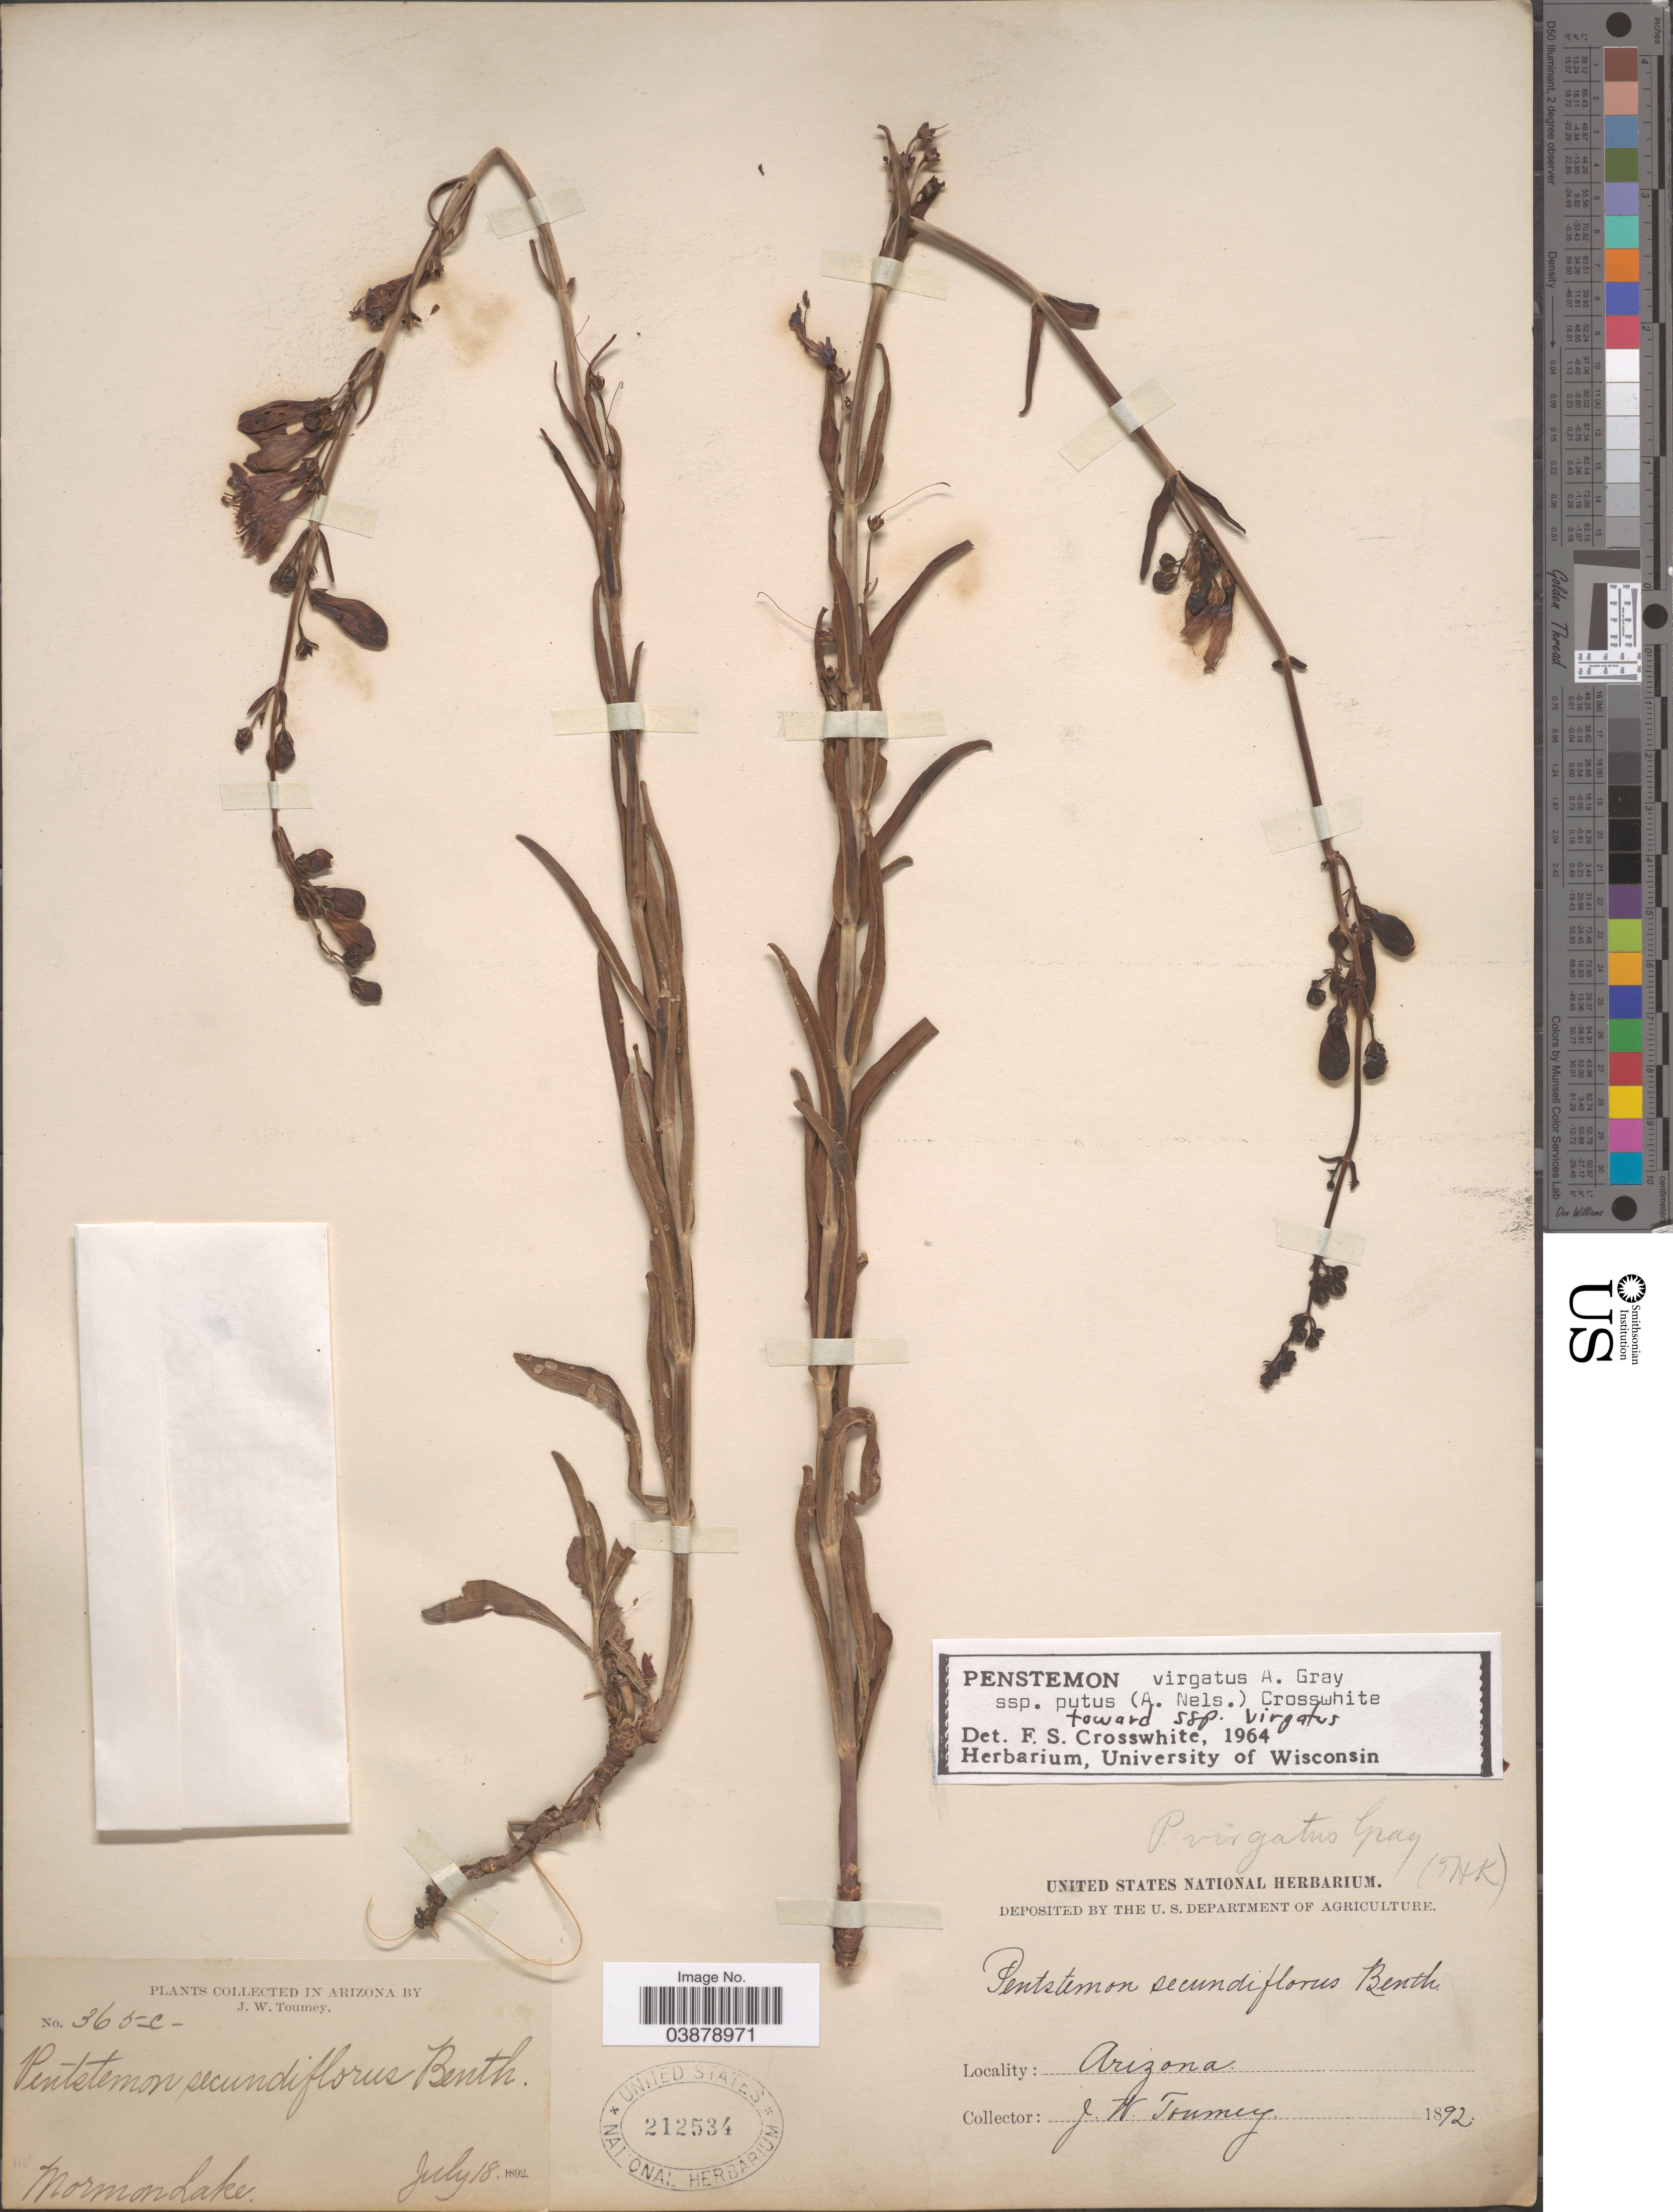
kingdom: Plantae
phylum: Tracheophyta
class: Magnoliopsida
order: Lamiales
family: Plantaginaceae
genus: Penstemon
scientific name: Penstemon virgatus subsp. putus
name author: (A. Nelson) Crosswh.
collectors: J. W. Toumey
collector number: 365c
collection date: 1892-07-18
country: United States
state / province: Arizona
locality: Mormon Lake.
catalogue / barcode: US 212534